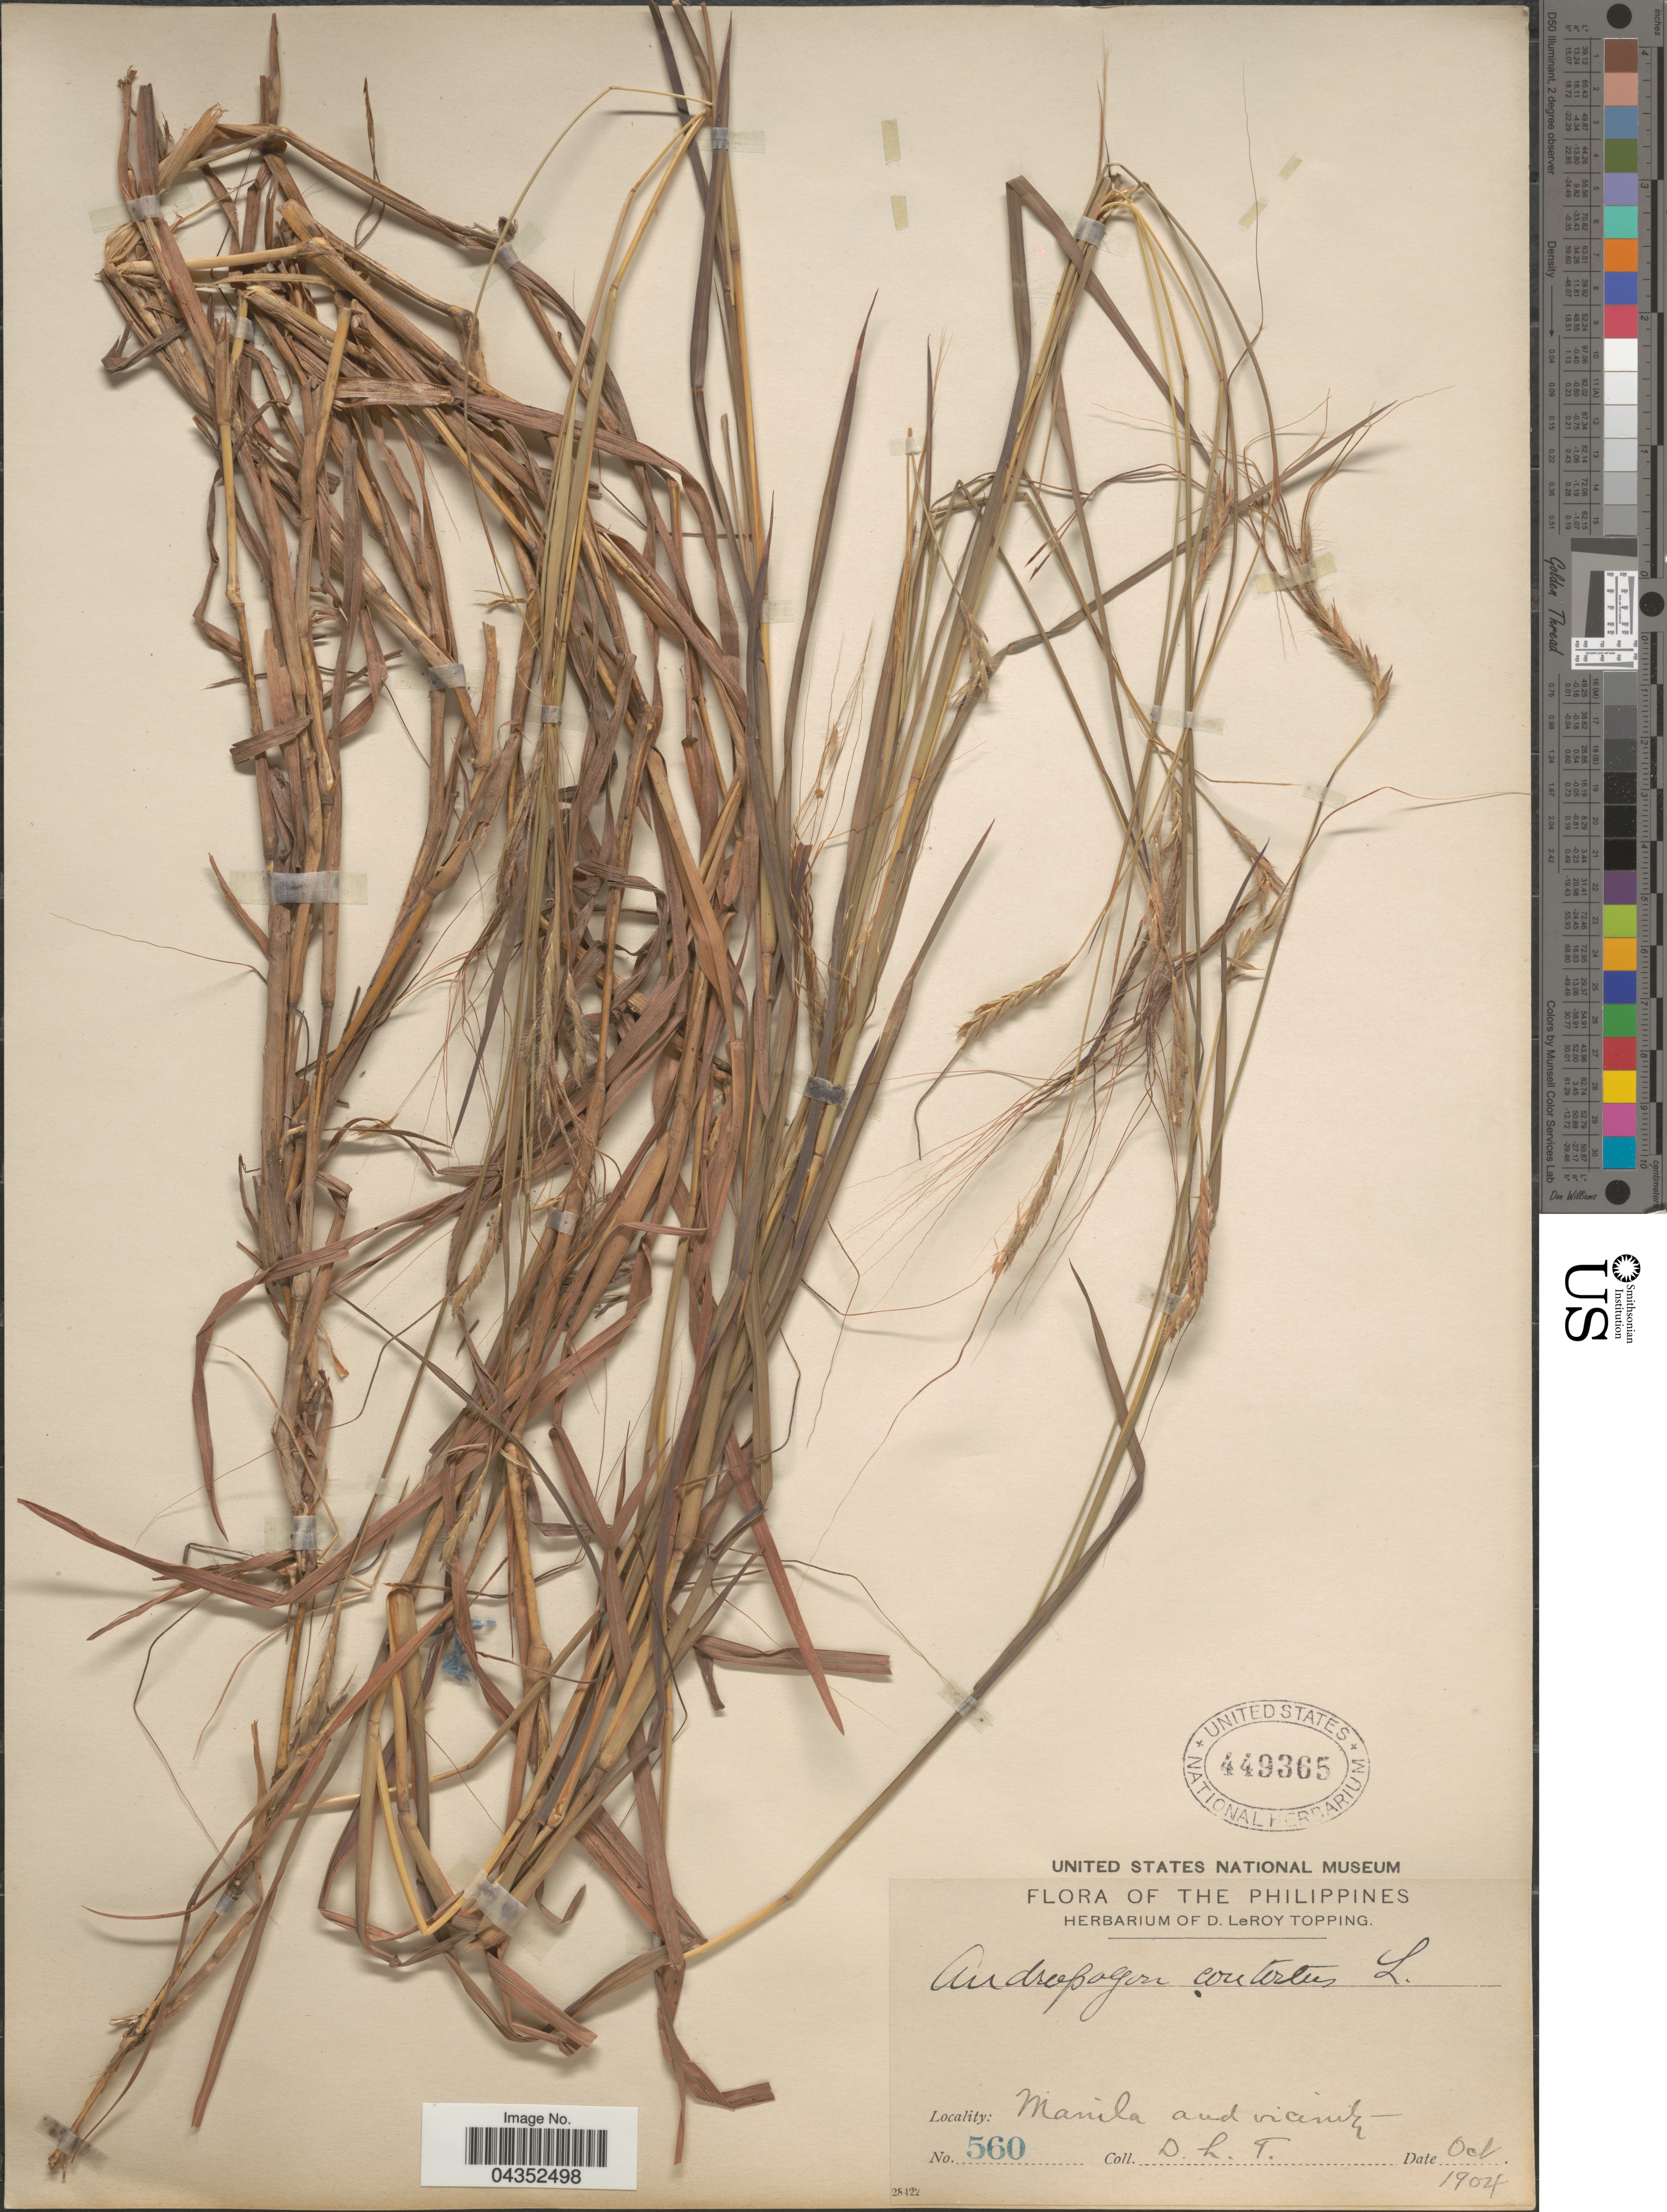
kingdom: Plantae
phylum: Tracheophyta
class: Liliopsida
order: Poales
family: Poaceae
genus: Heteropogon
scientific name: Heteropogon contortus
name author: (L.) P. Beauv. ex Roem. & Schult.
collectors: D. L. Topping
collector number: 560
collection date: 1904-10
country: Philippines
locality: Manila and vicinity.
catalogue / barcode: US 449365